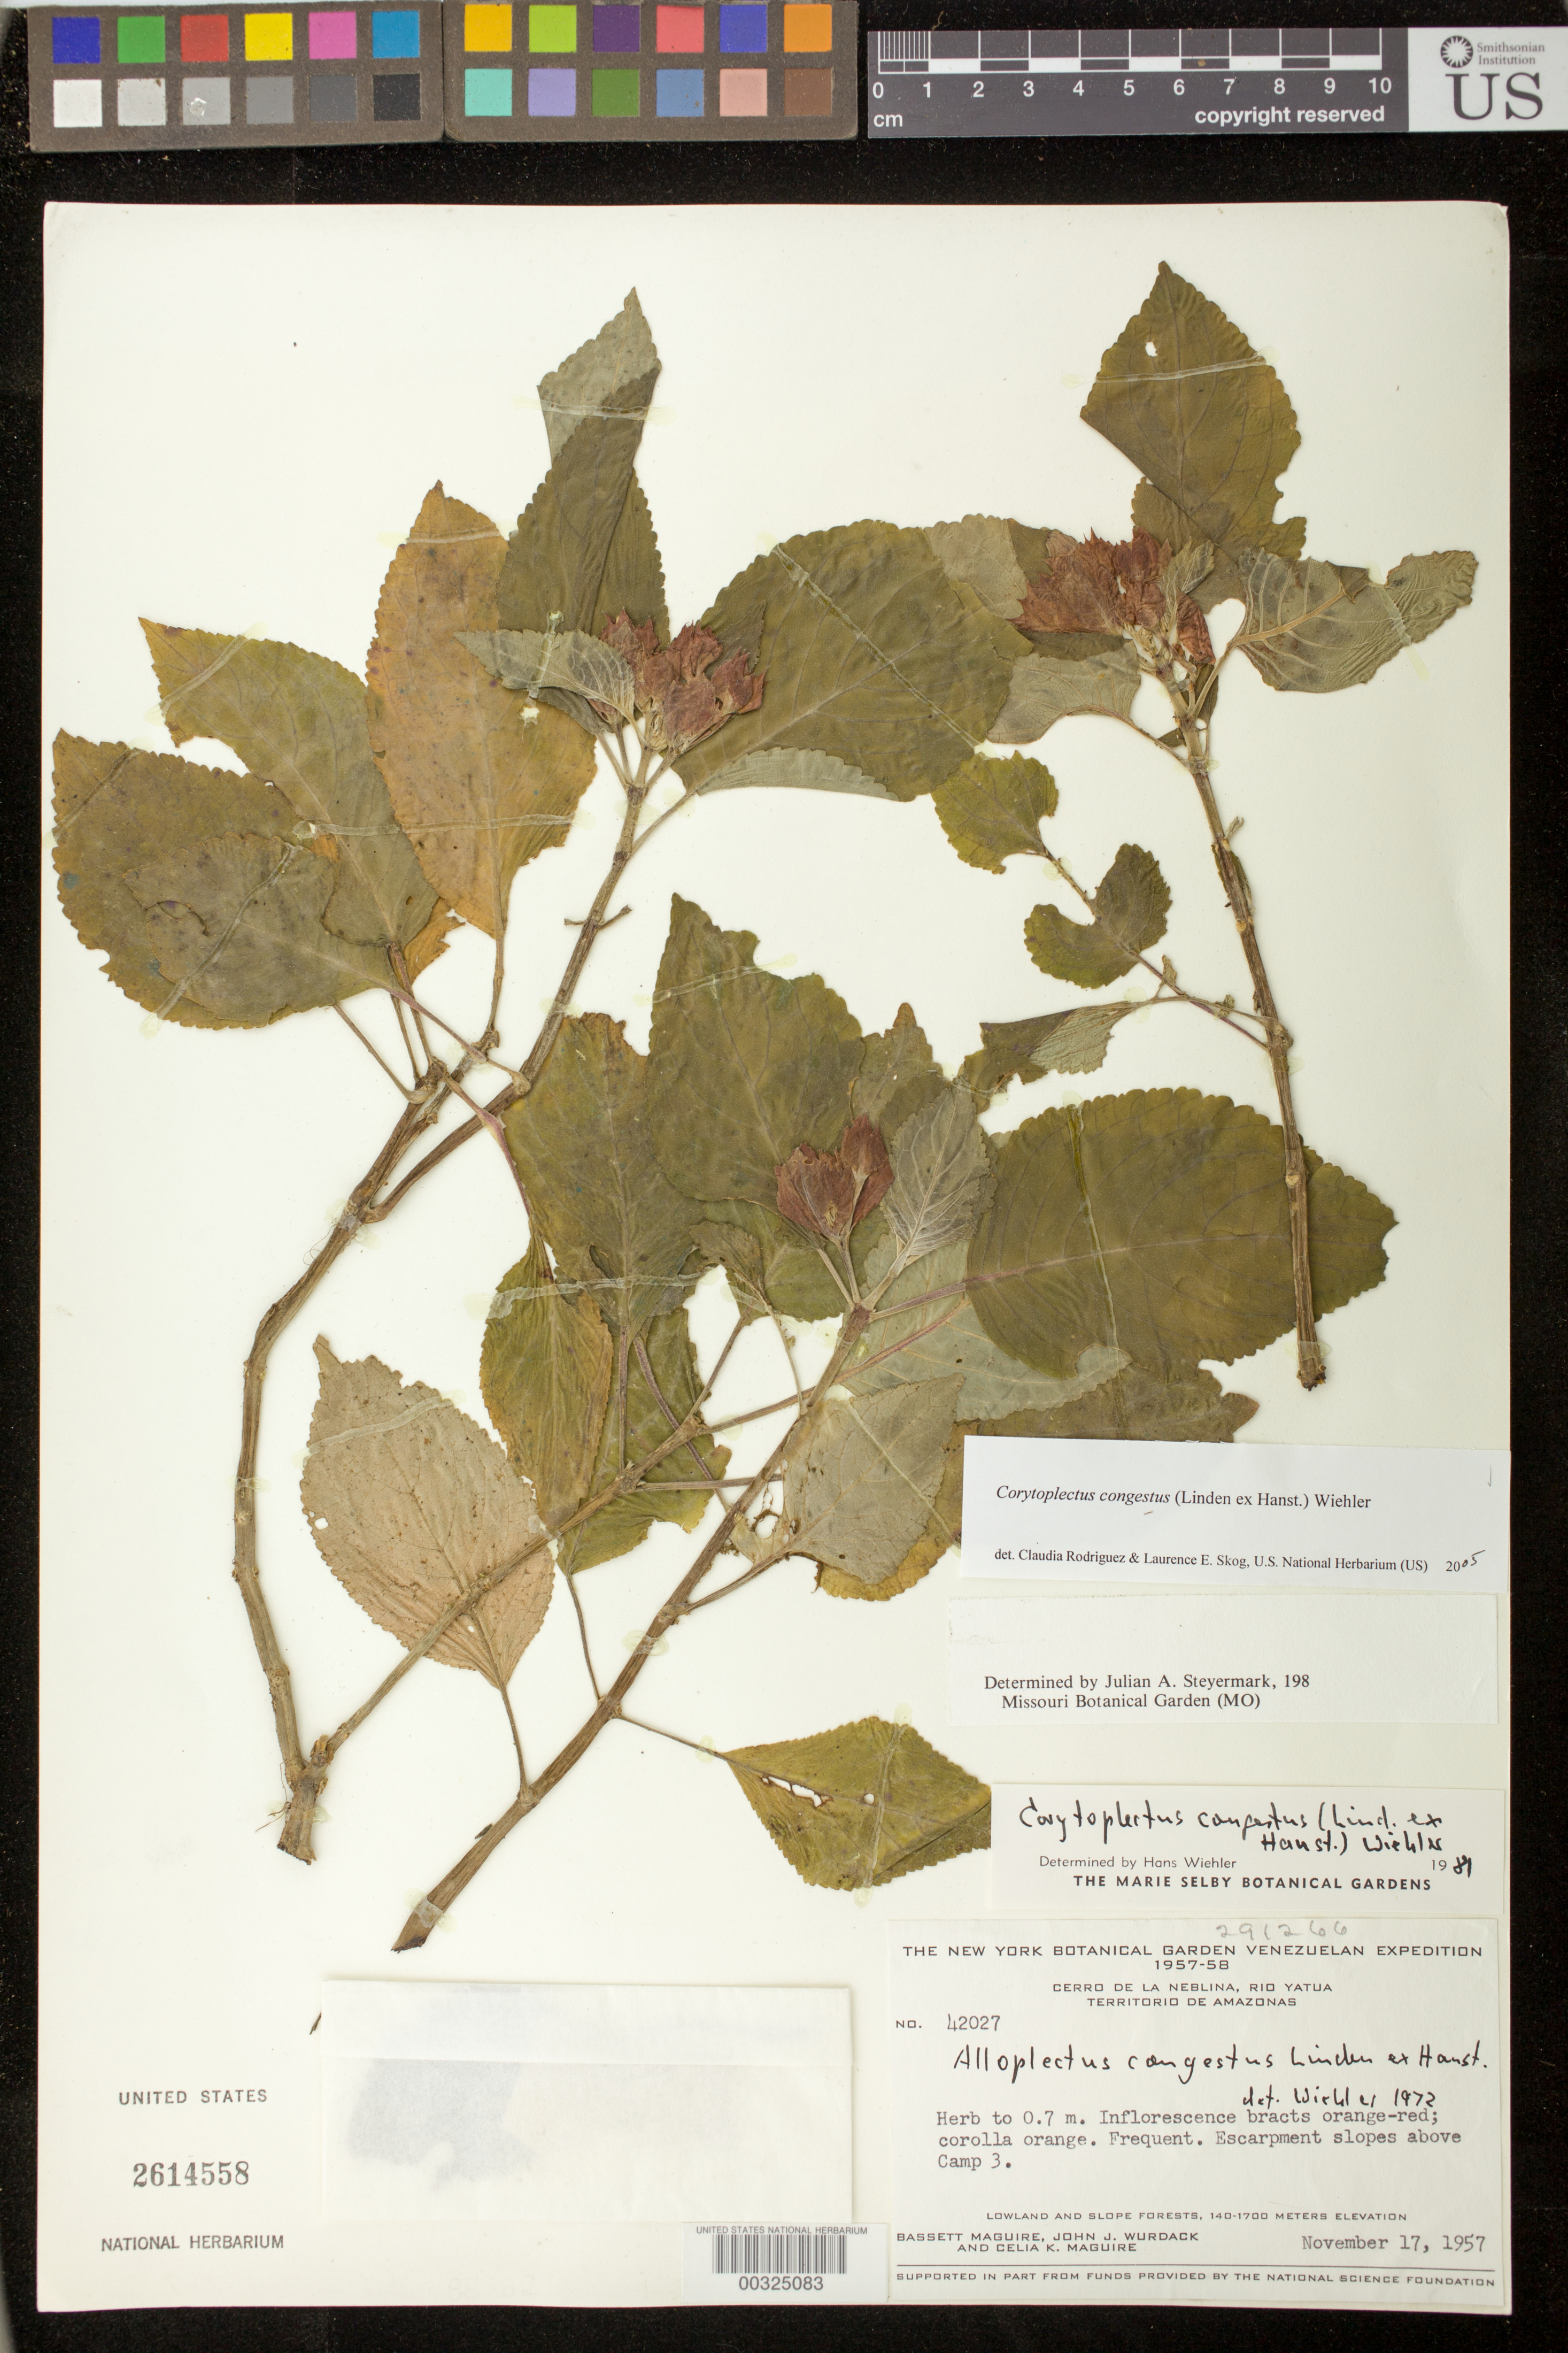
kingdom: Plantae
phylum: Tracheophyta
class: Magnoliopsida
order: Lamiales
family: Gesneriaceae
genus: Corytoplectus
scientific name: Corytoplectus congestus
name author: (Linden ex Hanst.) Wiehler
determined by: Rodríguez-Flores, C. I.; Skog, L. E.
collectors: B. Maguire, J. J. Wurdack & C. K. Maguire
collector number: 42027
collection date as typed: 17 Nov 1957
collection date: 1957-11-17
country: Venezuela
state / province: Amazonas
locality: Cerro de la Neblina, Rio Yatua, escarpment slopes above Camp 3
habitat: Lowland and slope forests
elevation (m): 140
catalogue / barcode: US 2614558